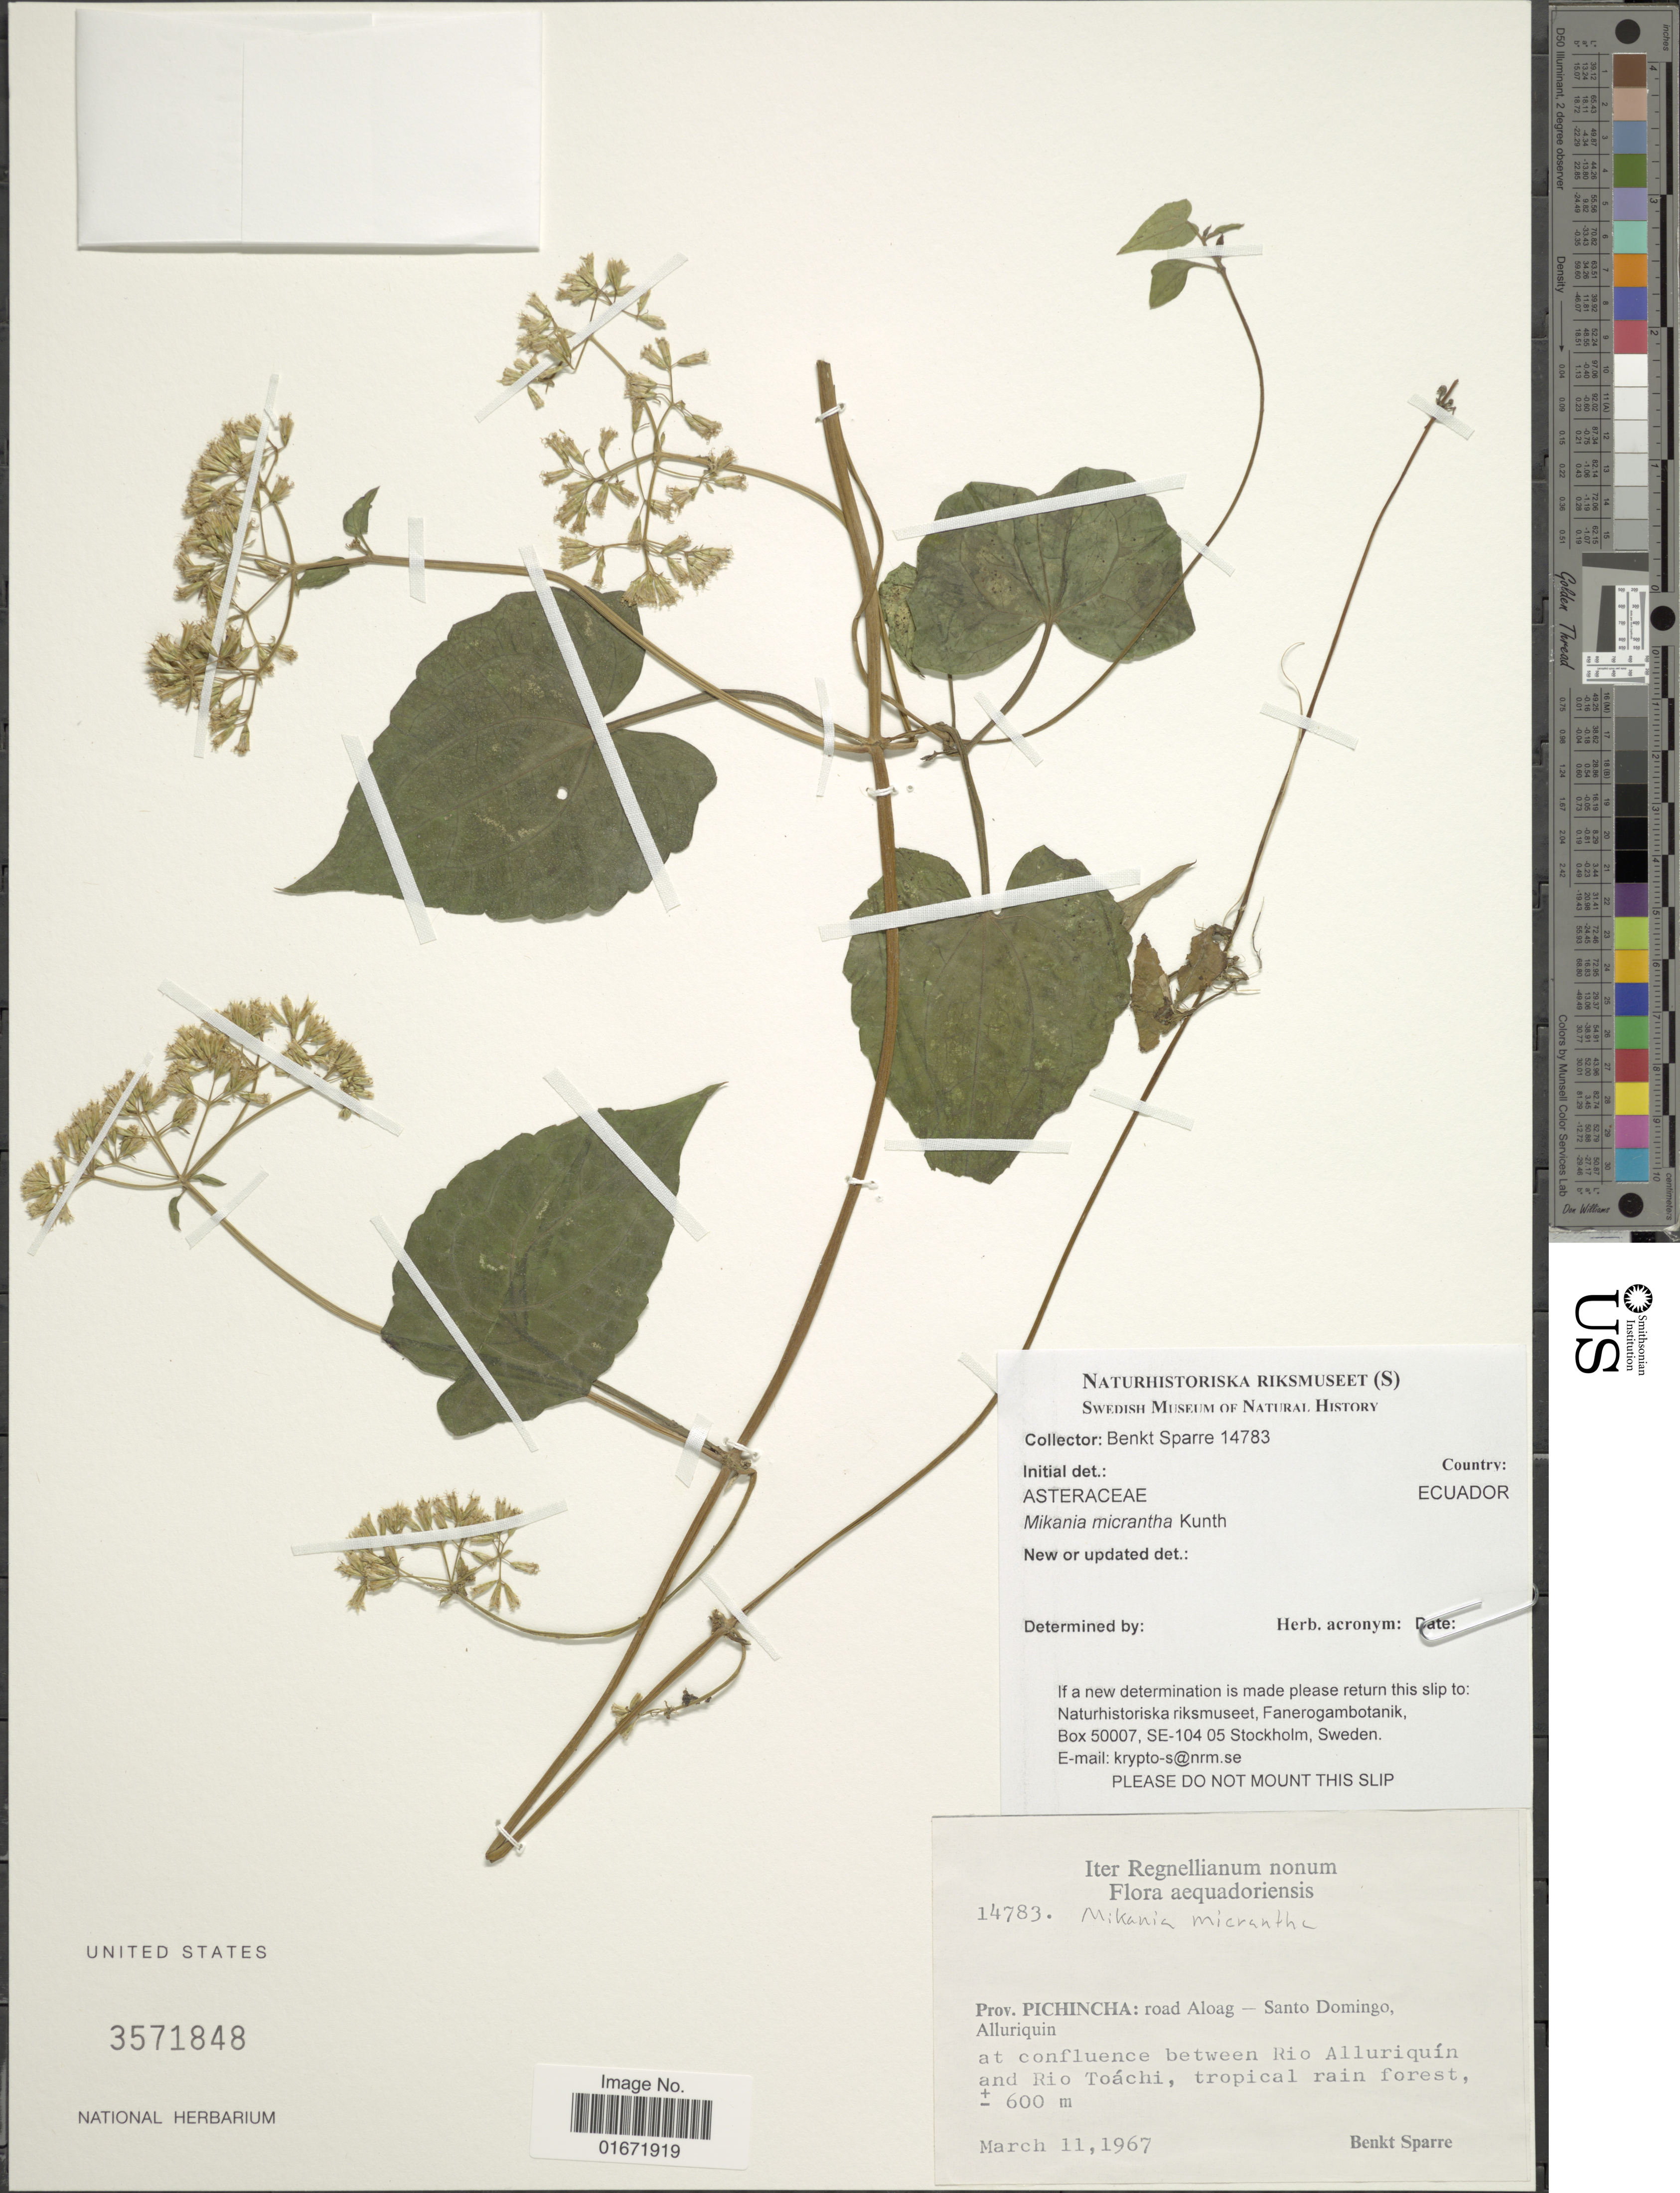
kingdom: Plantae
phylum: Tracheophyta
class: Magnoliopsida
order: Asterales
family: Asteraceae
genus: Mikania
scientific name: Mikania micrantha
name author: Kunth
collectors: B. Sparre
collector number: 14783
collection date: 1967-03-11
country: Ecuador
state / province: Pichincha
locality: Prov. Pichincha: road Aloag - Santo Domingo, Alluriquin at confluence between Rio Alluriquín, and Rio Toáchi, tropical rain forest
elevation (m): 600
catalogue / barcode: US 3571848